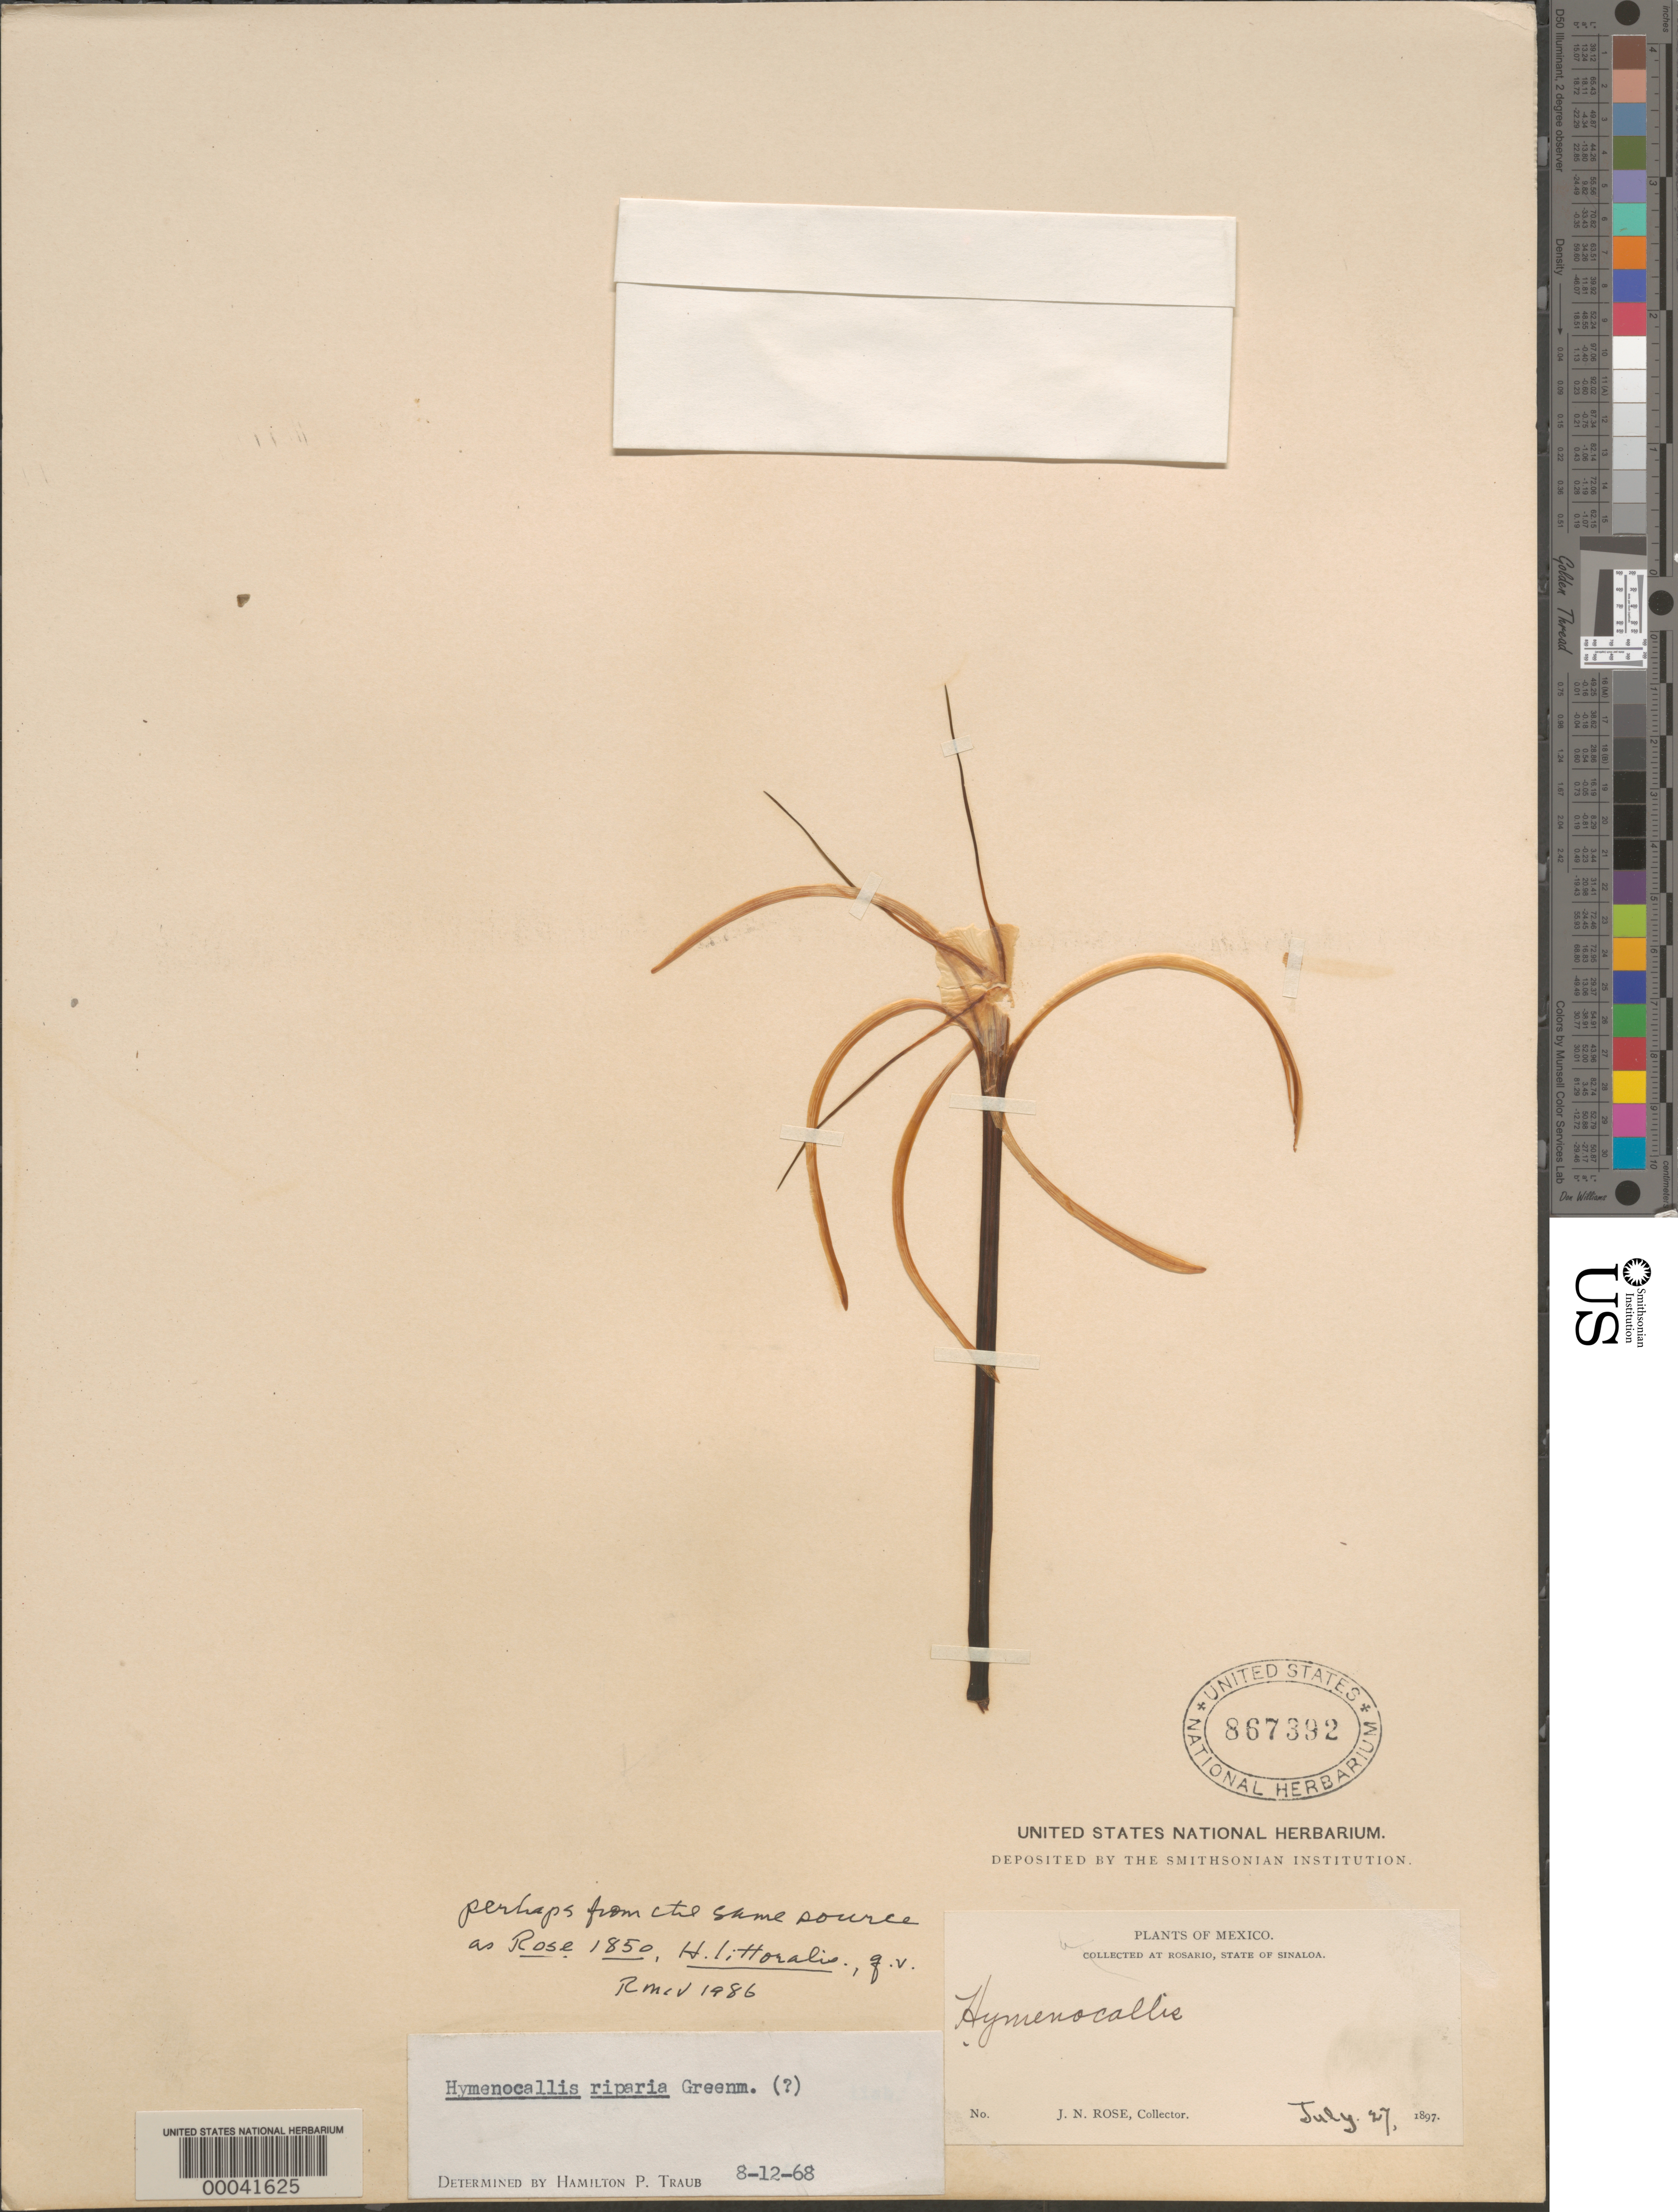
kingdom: Plantae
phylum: Tracheophyta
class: Liliopsida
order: Asparagales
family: Amaryllidaceae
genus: Hymenocallis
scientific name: Hymenocallis littoralis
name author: (Jacq.) Salisb.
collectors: J. N. Rose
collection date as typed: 27 Jul 1897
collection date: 1897-07-27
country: Mexico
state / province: Sinaloa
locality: Rosario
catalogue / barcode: US 867392